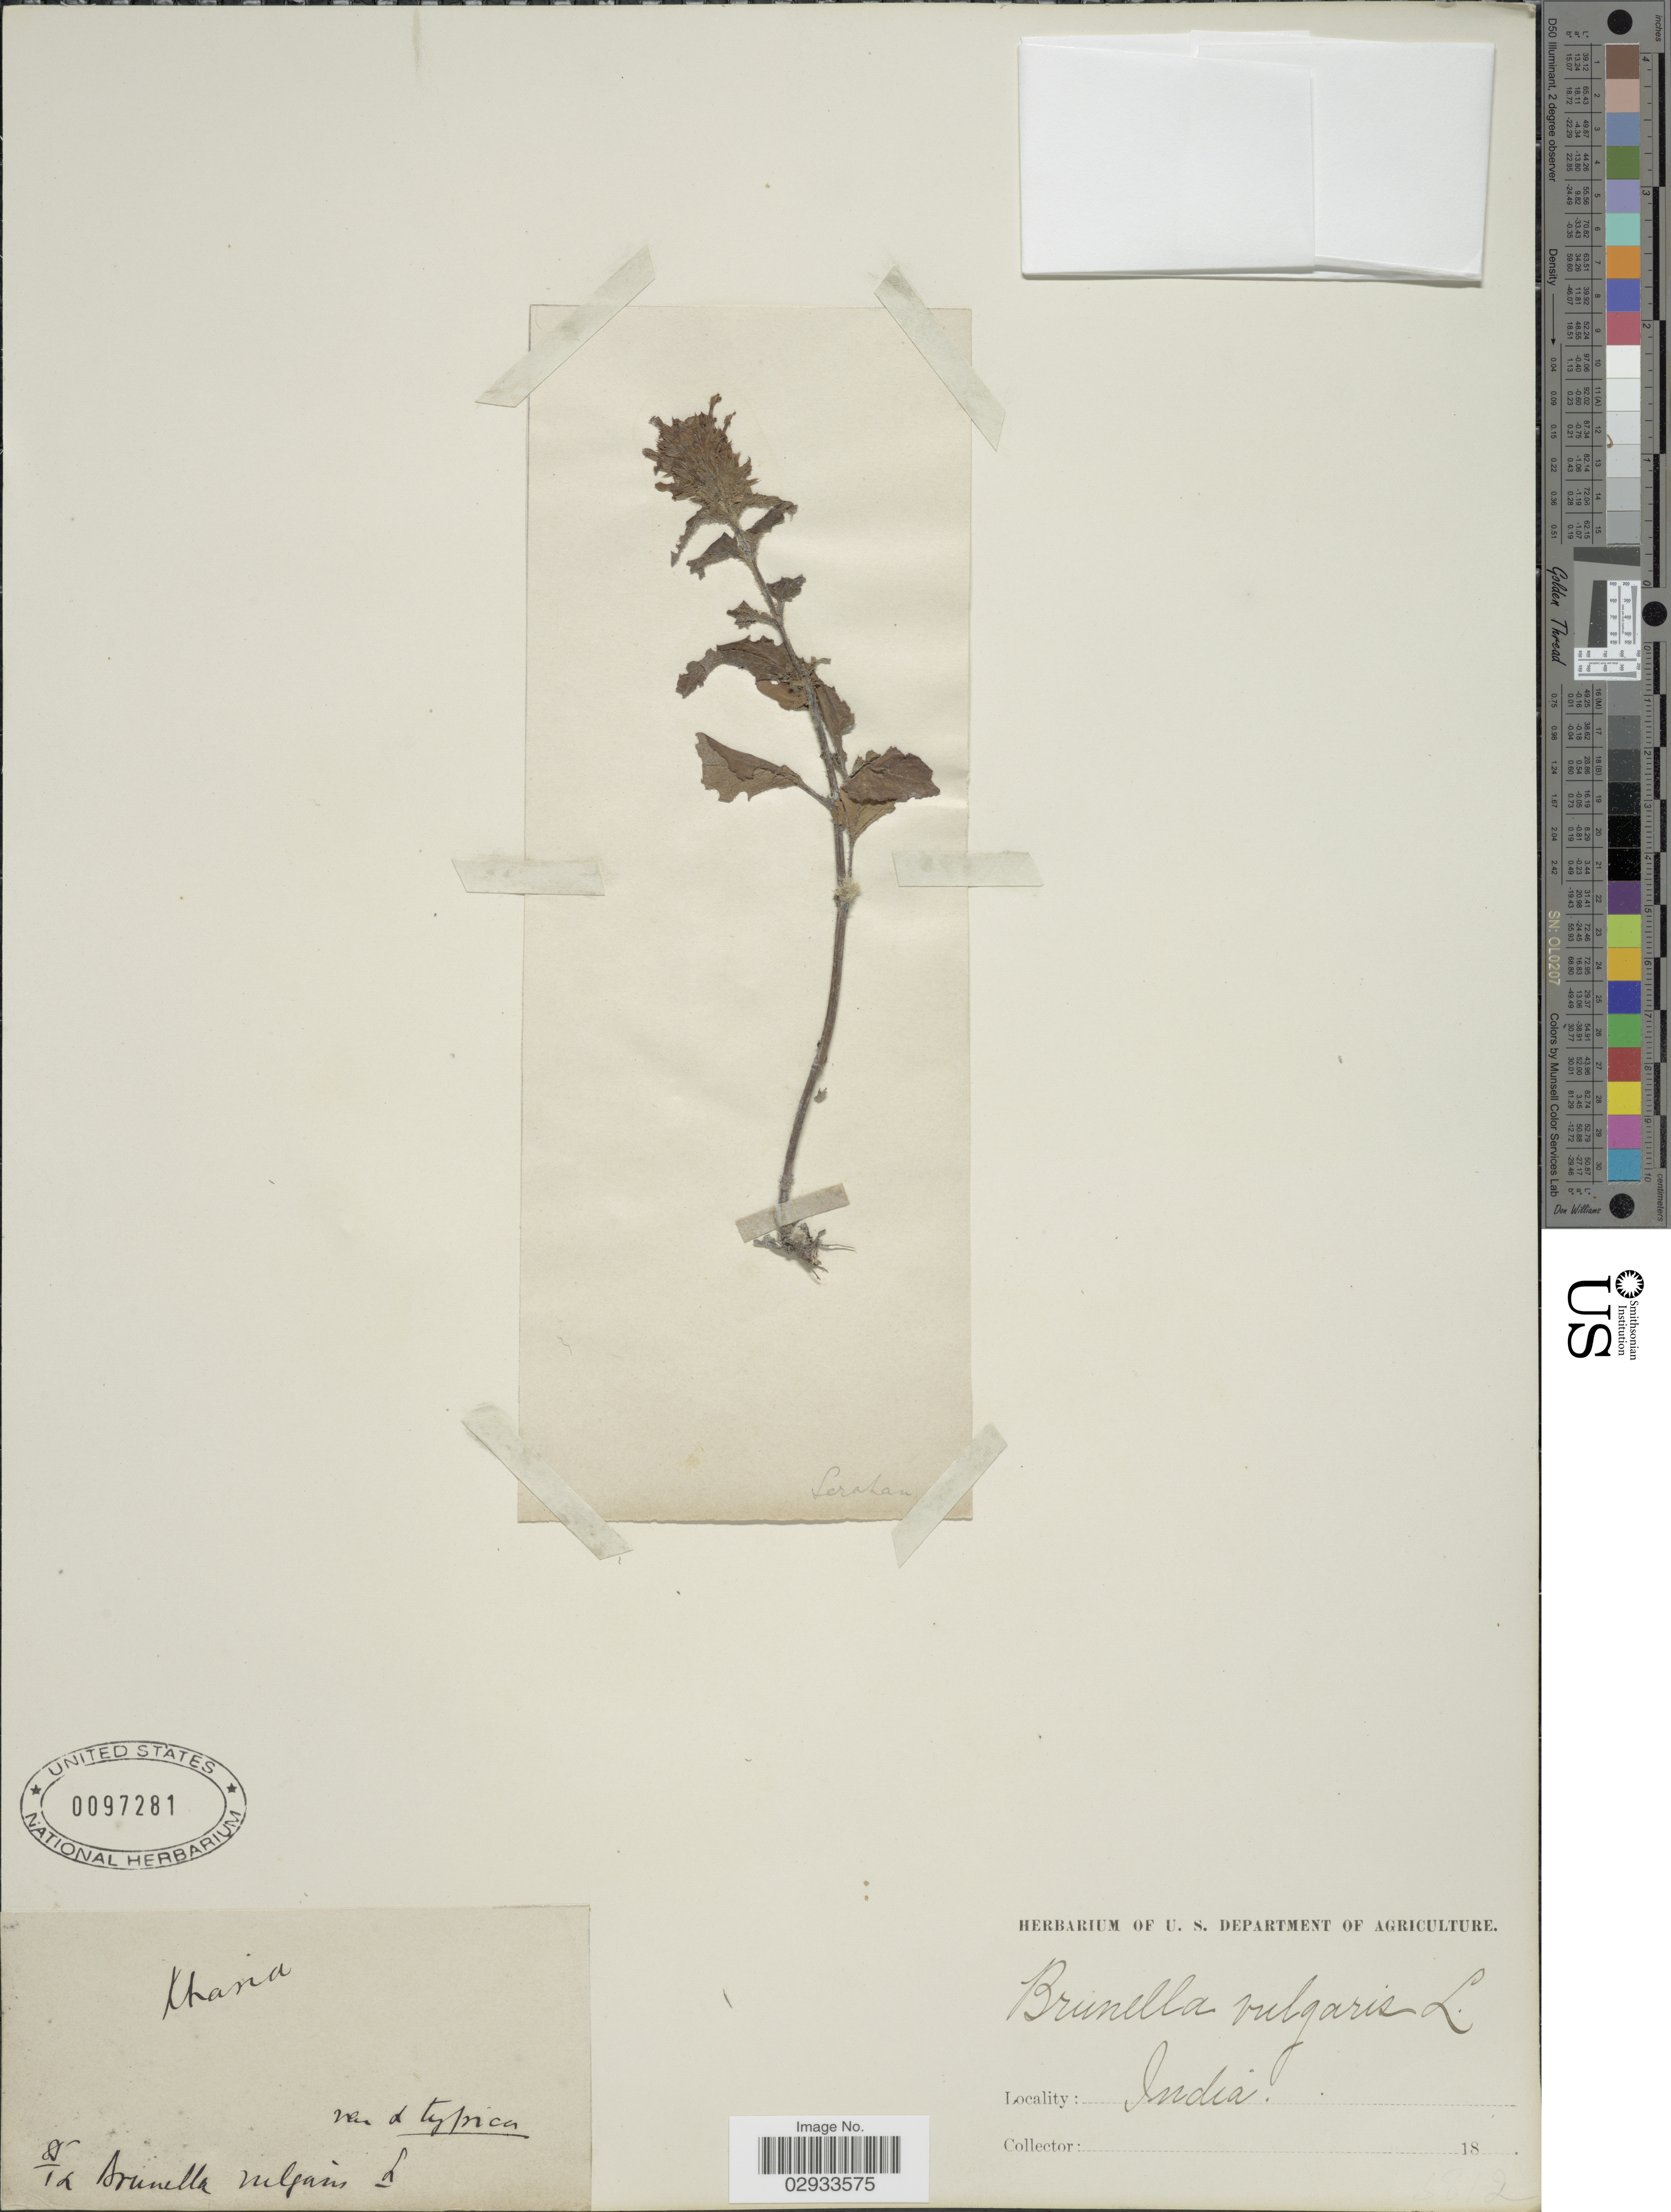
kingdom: Plantae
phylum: Tracheophyta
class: Magnoliopsida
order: Lamiales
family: Lamiaceae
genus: Prunella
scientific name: Prunella vulgaris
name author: L.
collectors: ex herb. U. S. Department of Agriculture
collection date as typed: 18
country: India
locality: Khasia, India.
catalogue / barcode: US 9728